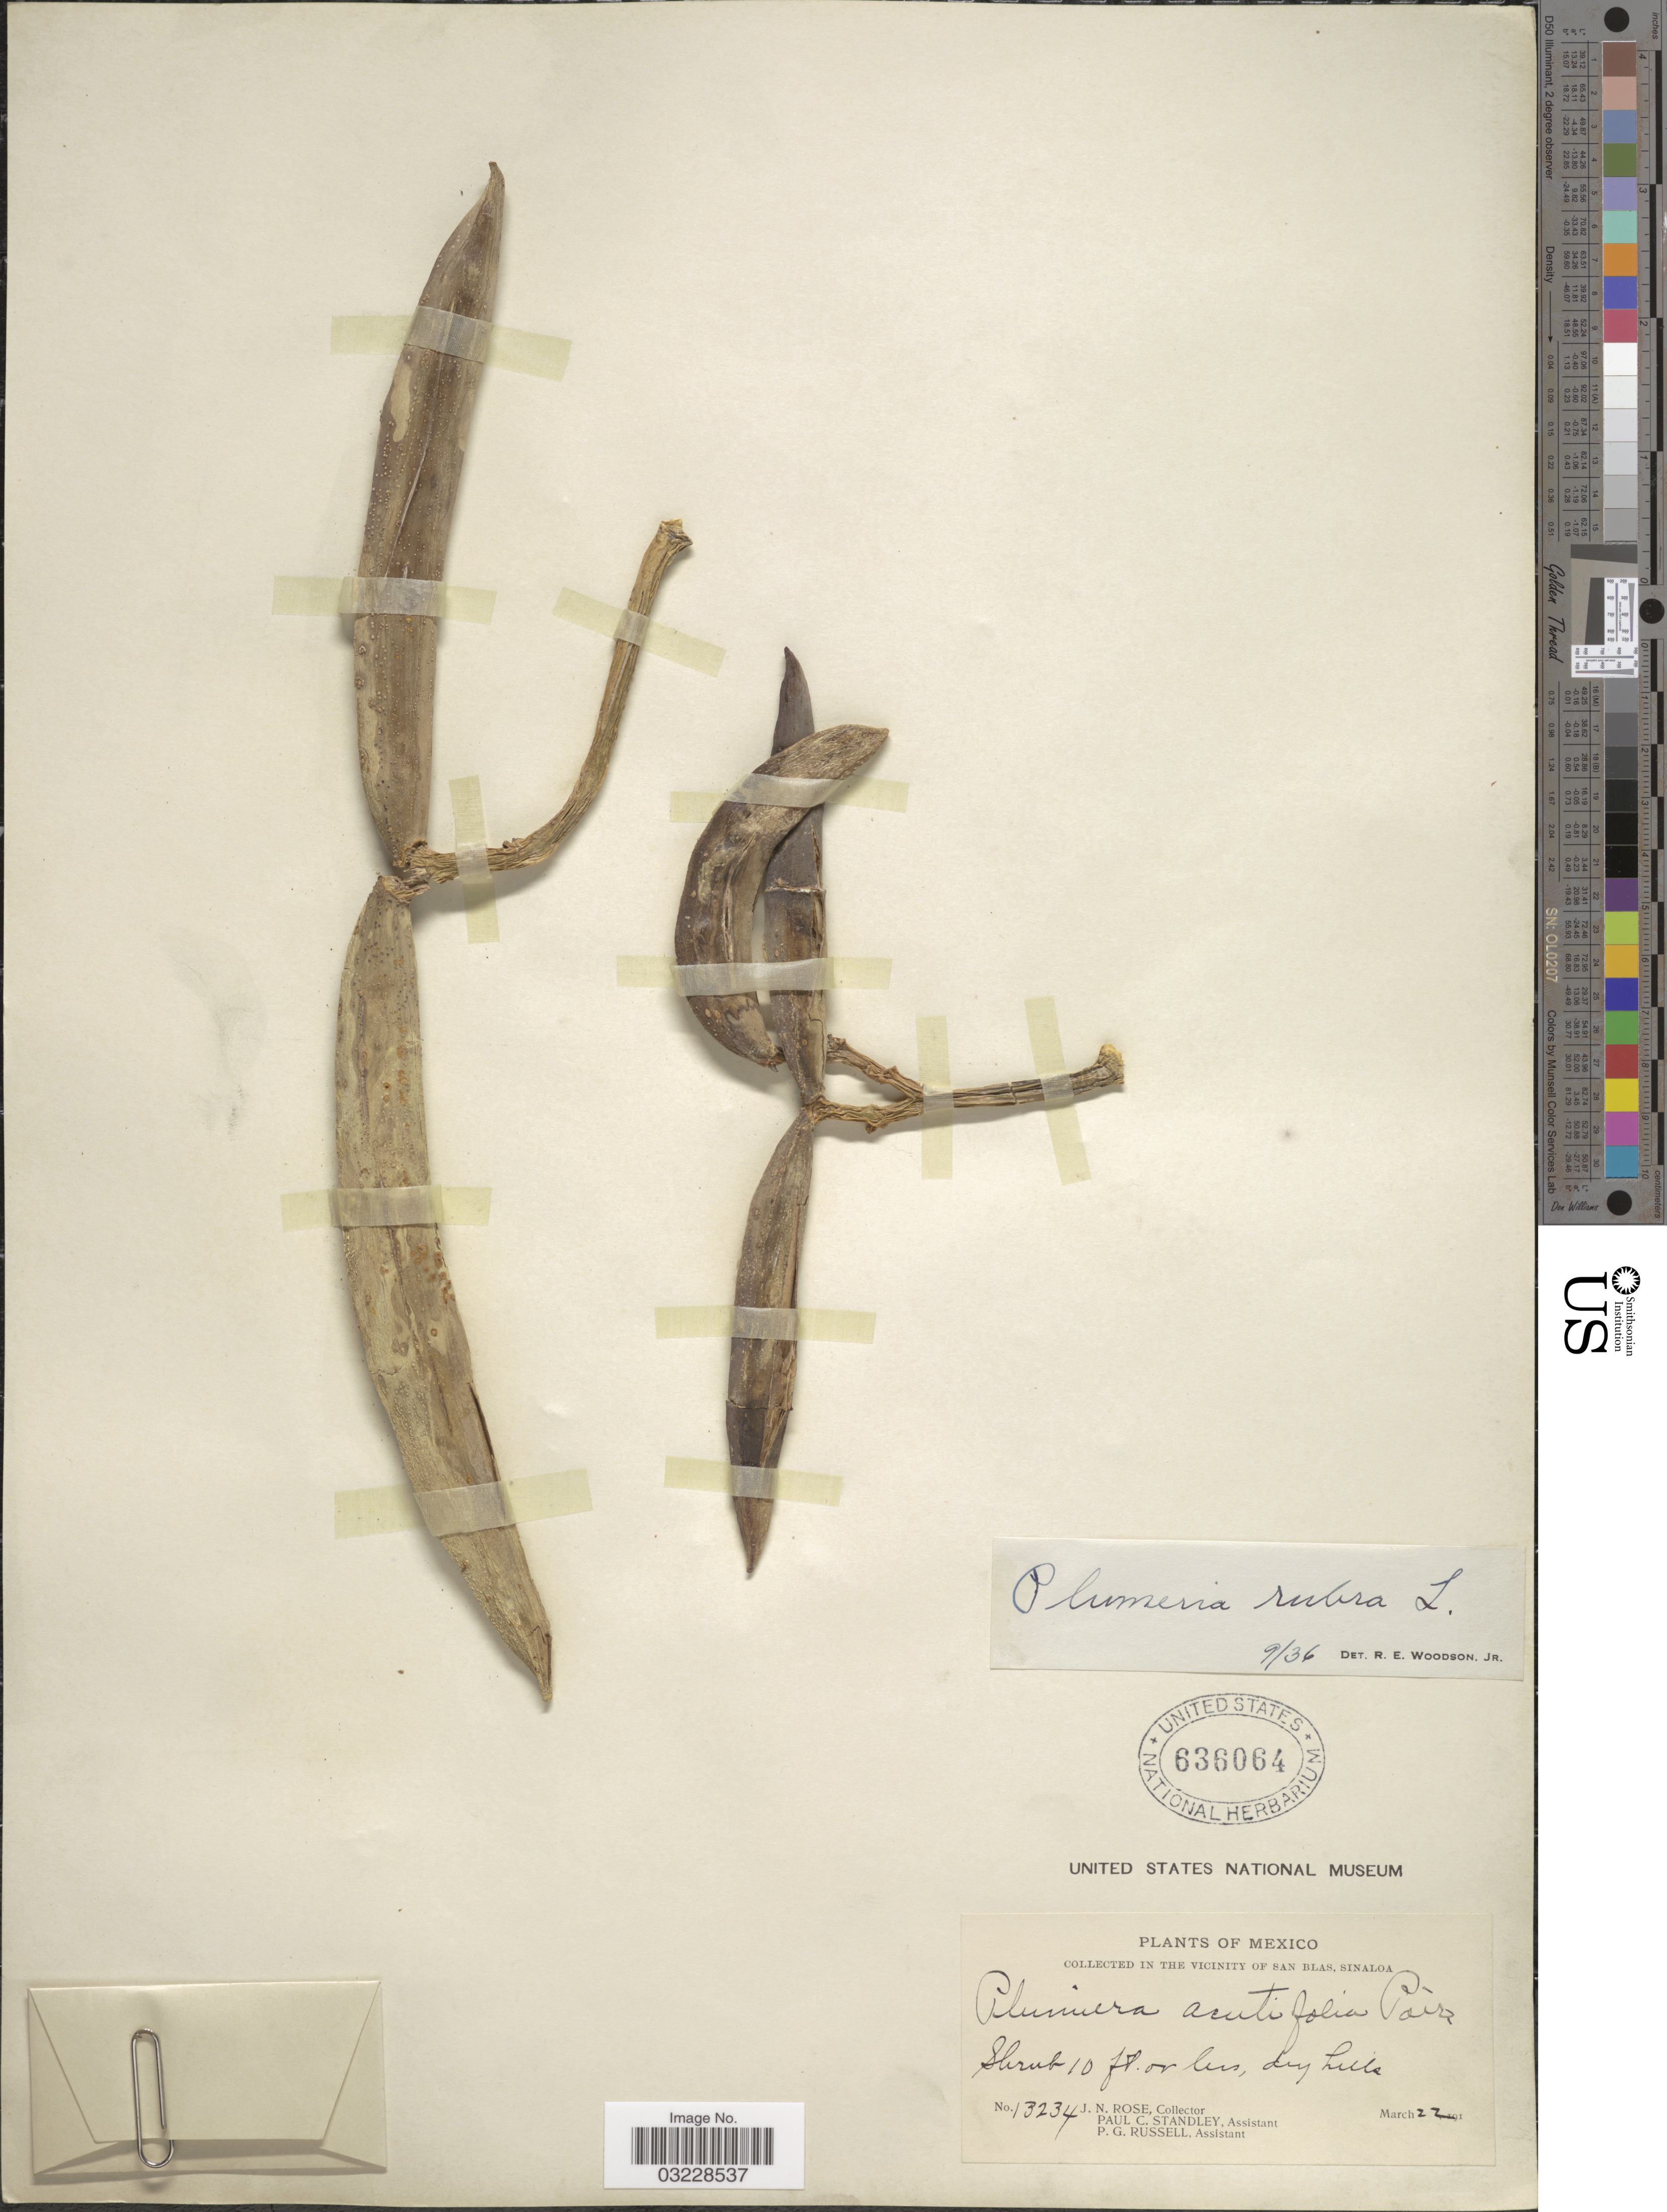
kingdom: Plantae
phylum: Tracheophyta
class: Magnoliopsida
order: Gentianales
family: Apocynaceae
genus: Plumeria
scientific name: Plumeria rubra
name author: L.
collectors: J. N. Rose, P. C. Standley & P. G. Russell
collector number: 13234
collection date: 1911-03-22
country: Mexico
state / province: Sinaloa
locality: In The Vicinity of San Blas, Sinaloa.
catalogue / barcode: US 636064